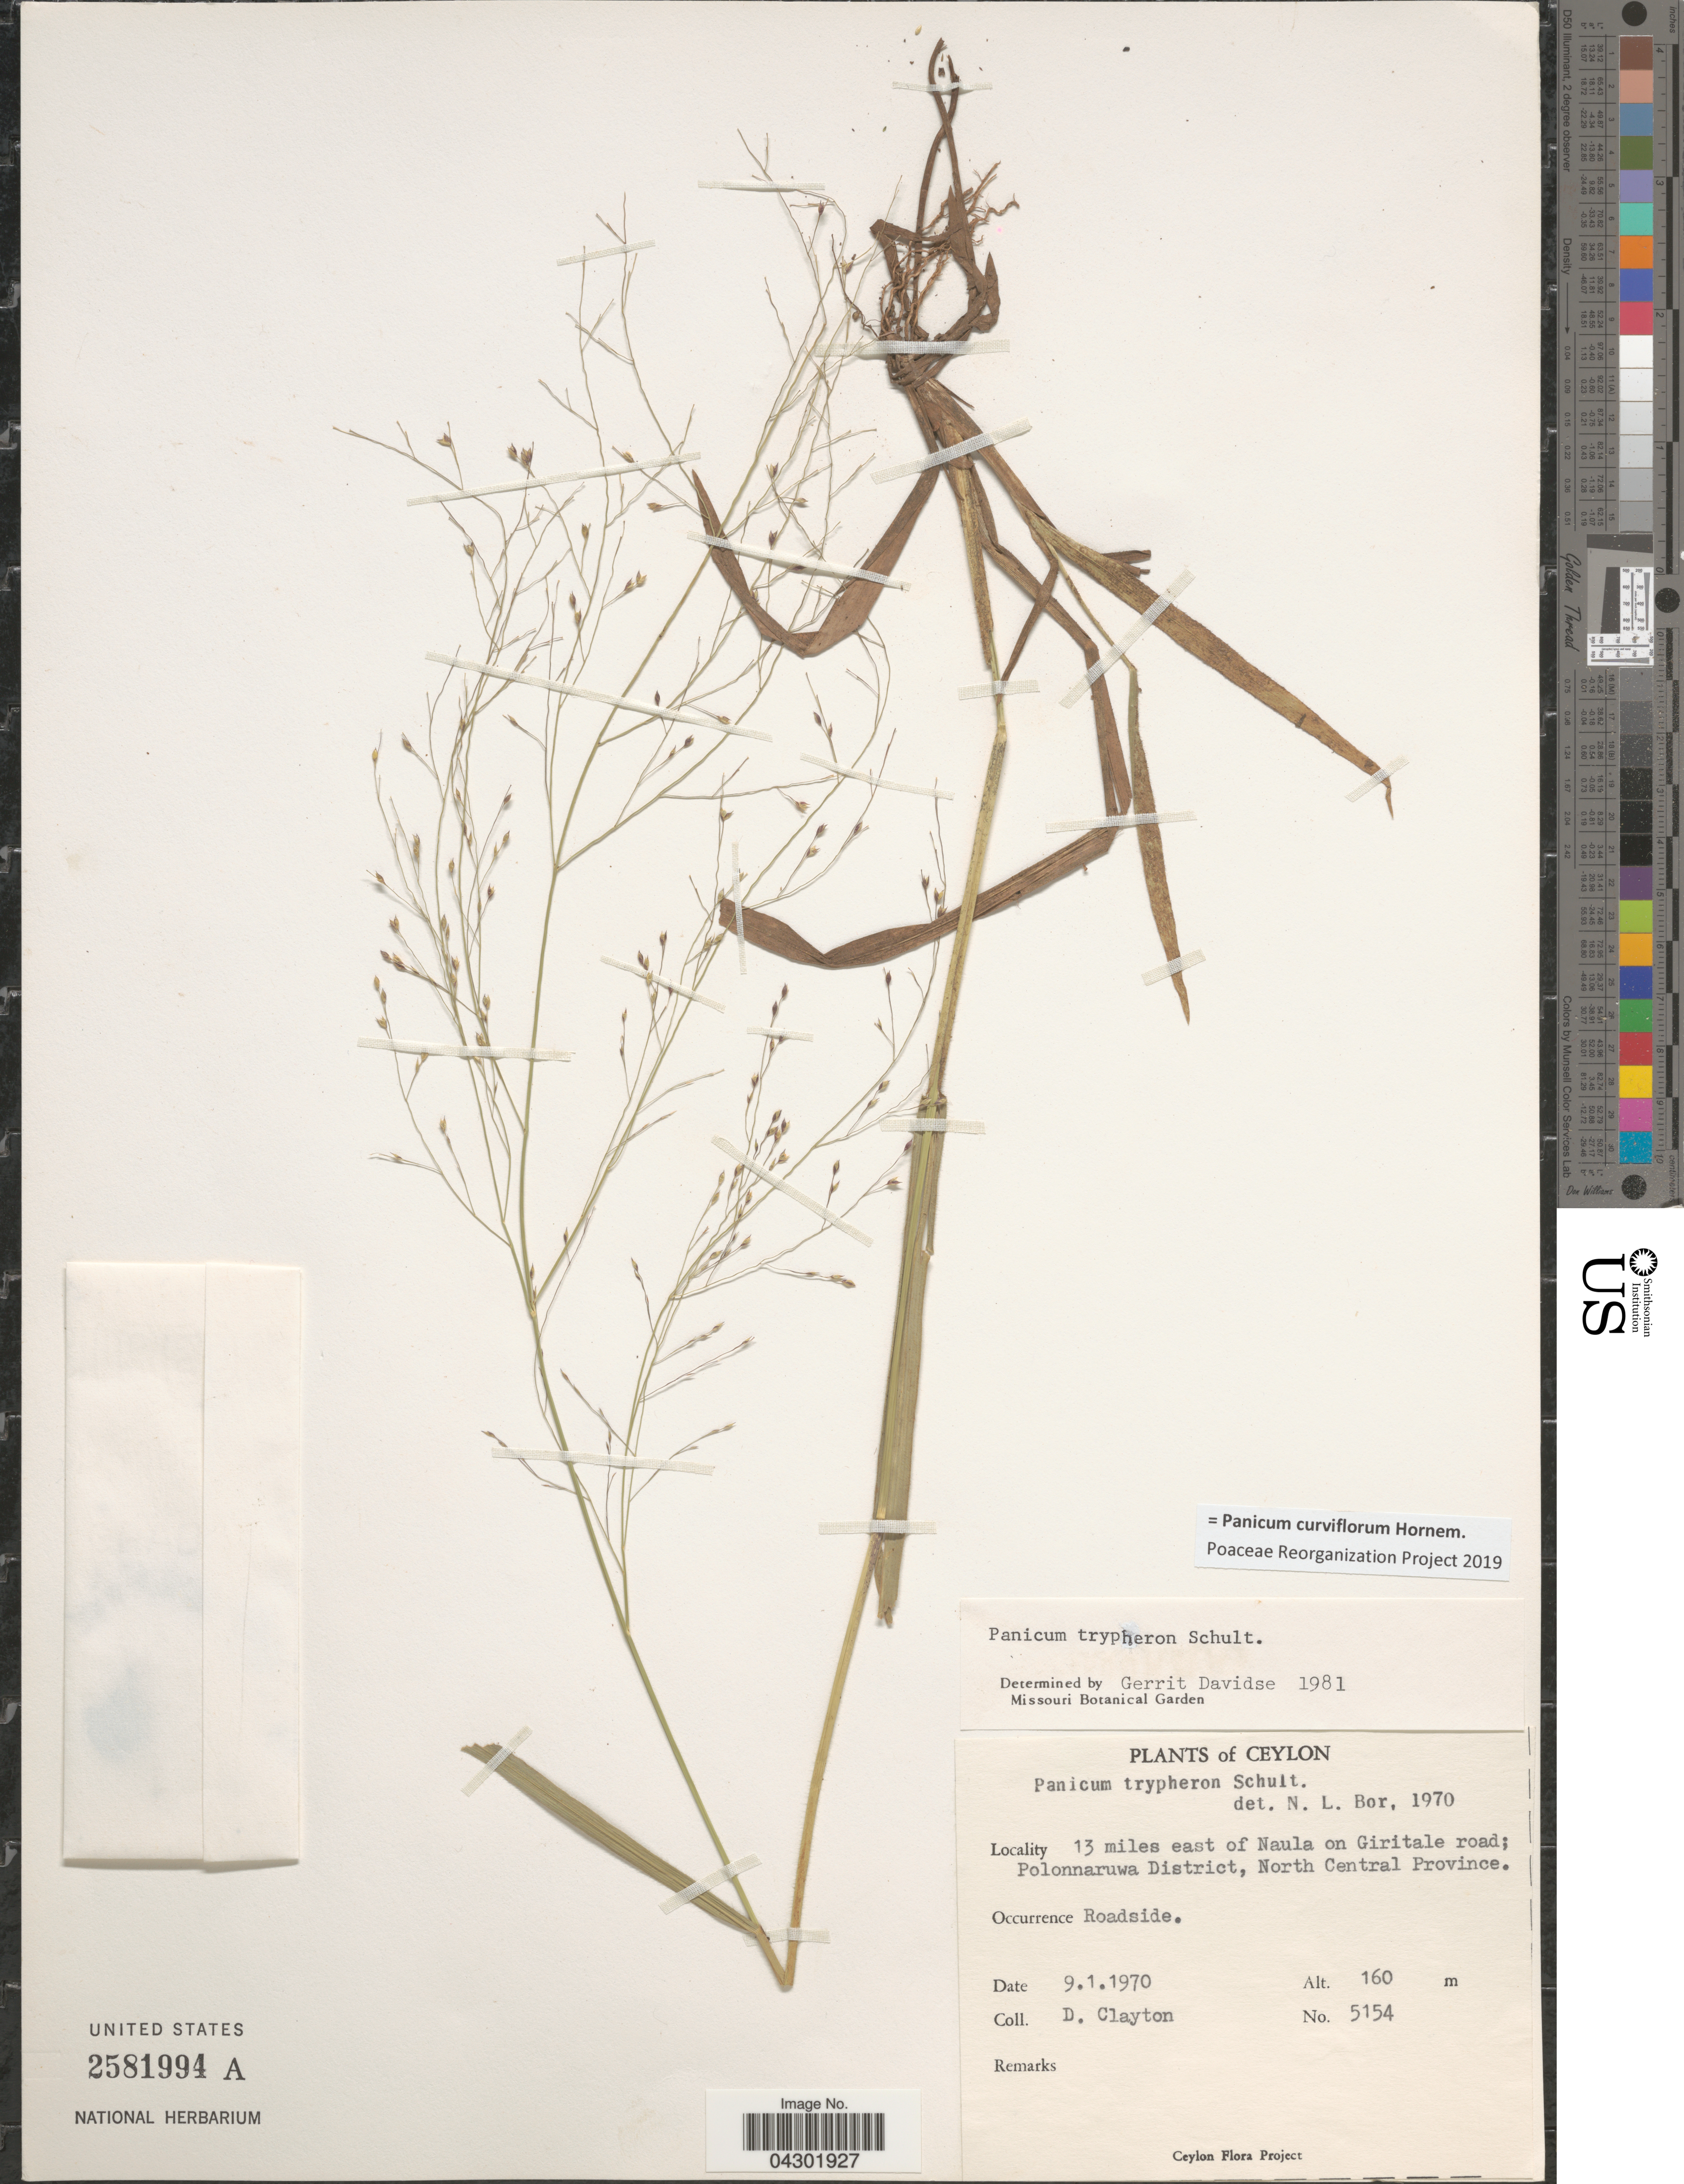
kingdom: Plantae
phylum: Tracheophyta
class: Liliopsida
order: Poales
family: Poaceae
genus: Panicum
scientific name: Panicum curviflorum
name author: Hornem.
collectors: D. Clayton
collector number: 5154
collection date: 1970-01-09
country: Sri Lanka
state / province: North Central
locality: Ceylon. 13 miles east of Naula on Giritale road; Polonnaruwa District, North Central Province. Roadside.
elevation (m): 160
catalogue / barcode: US 2581994A